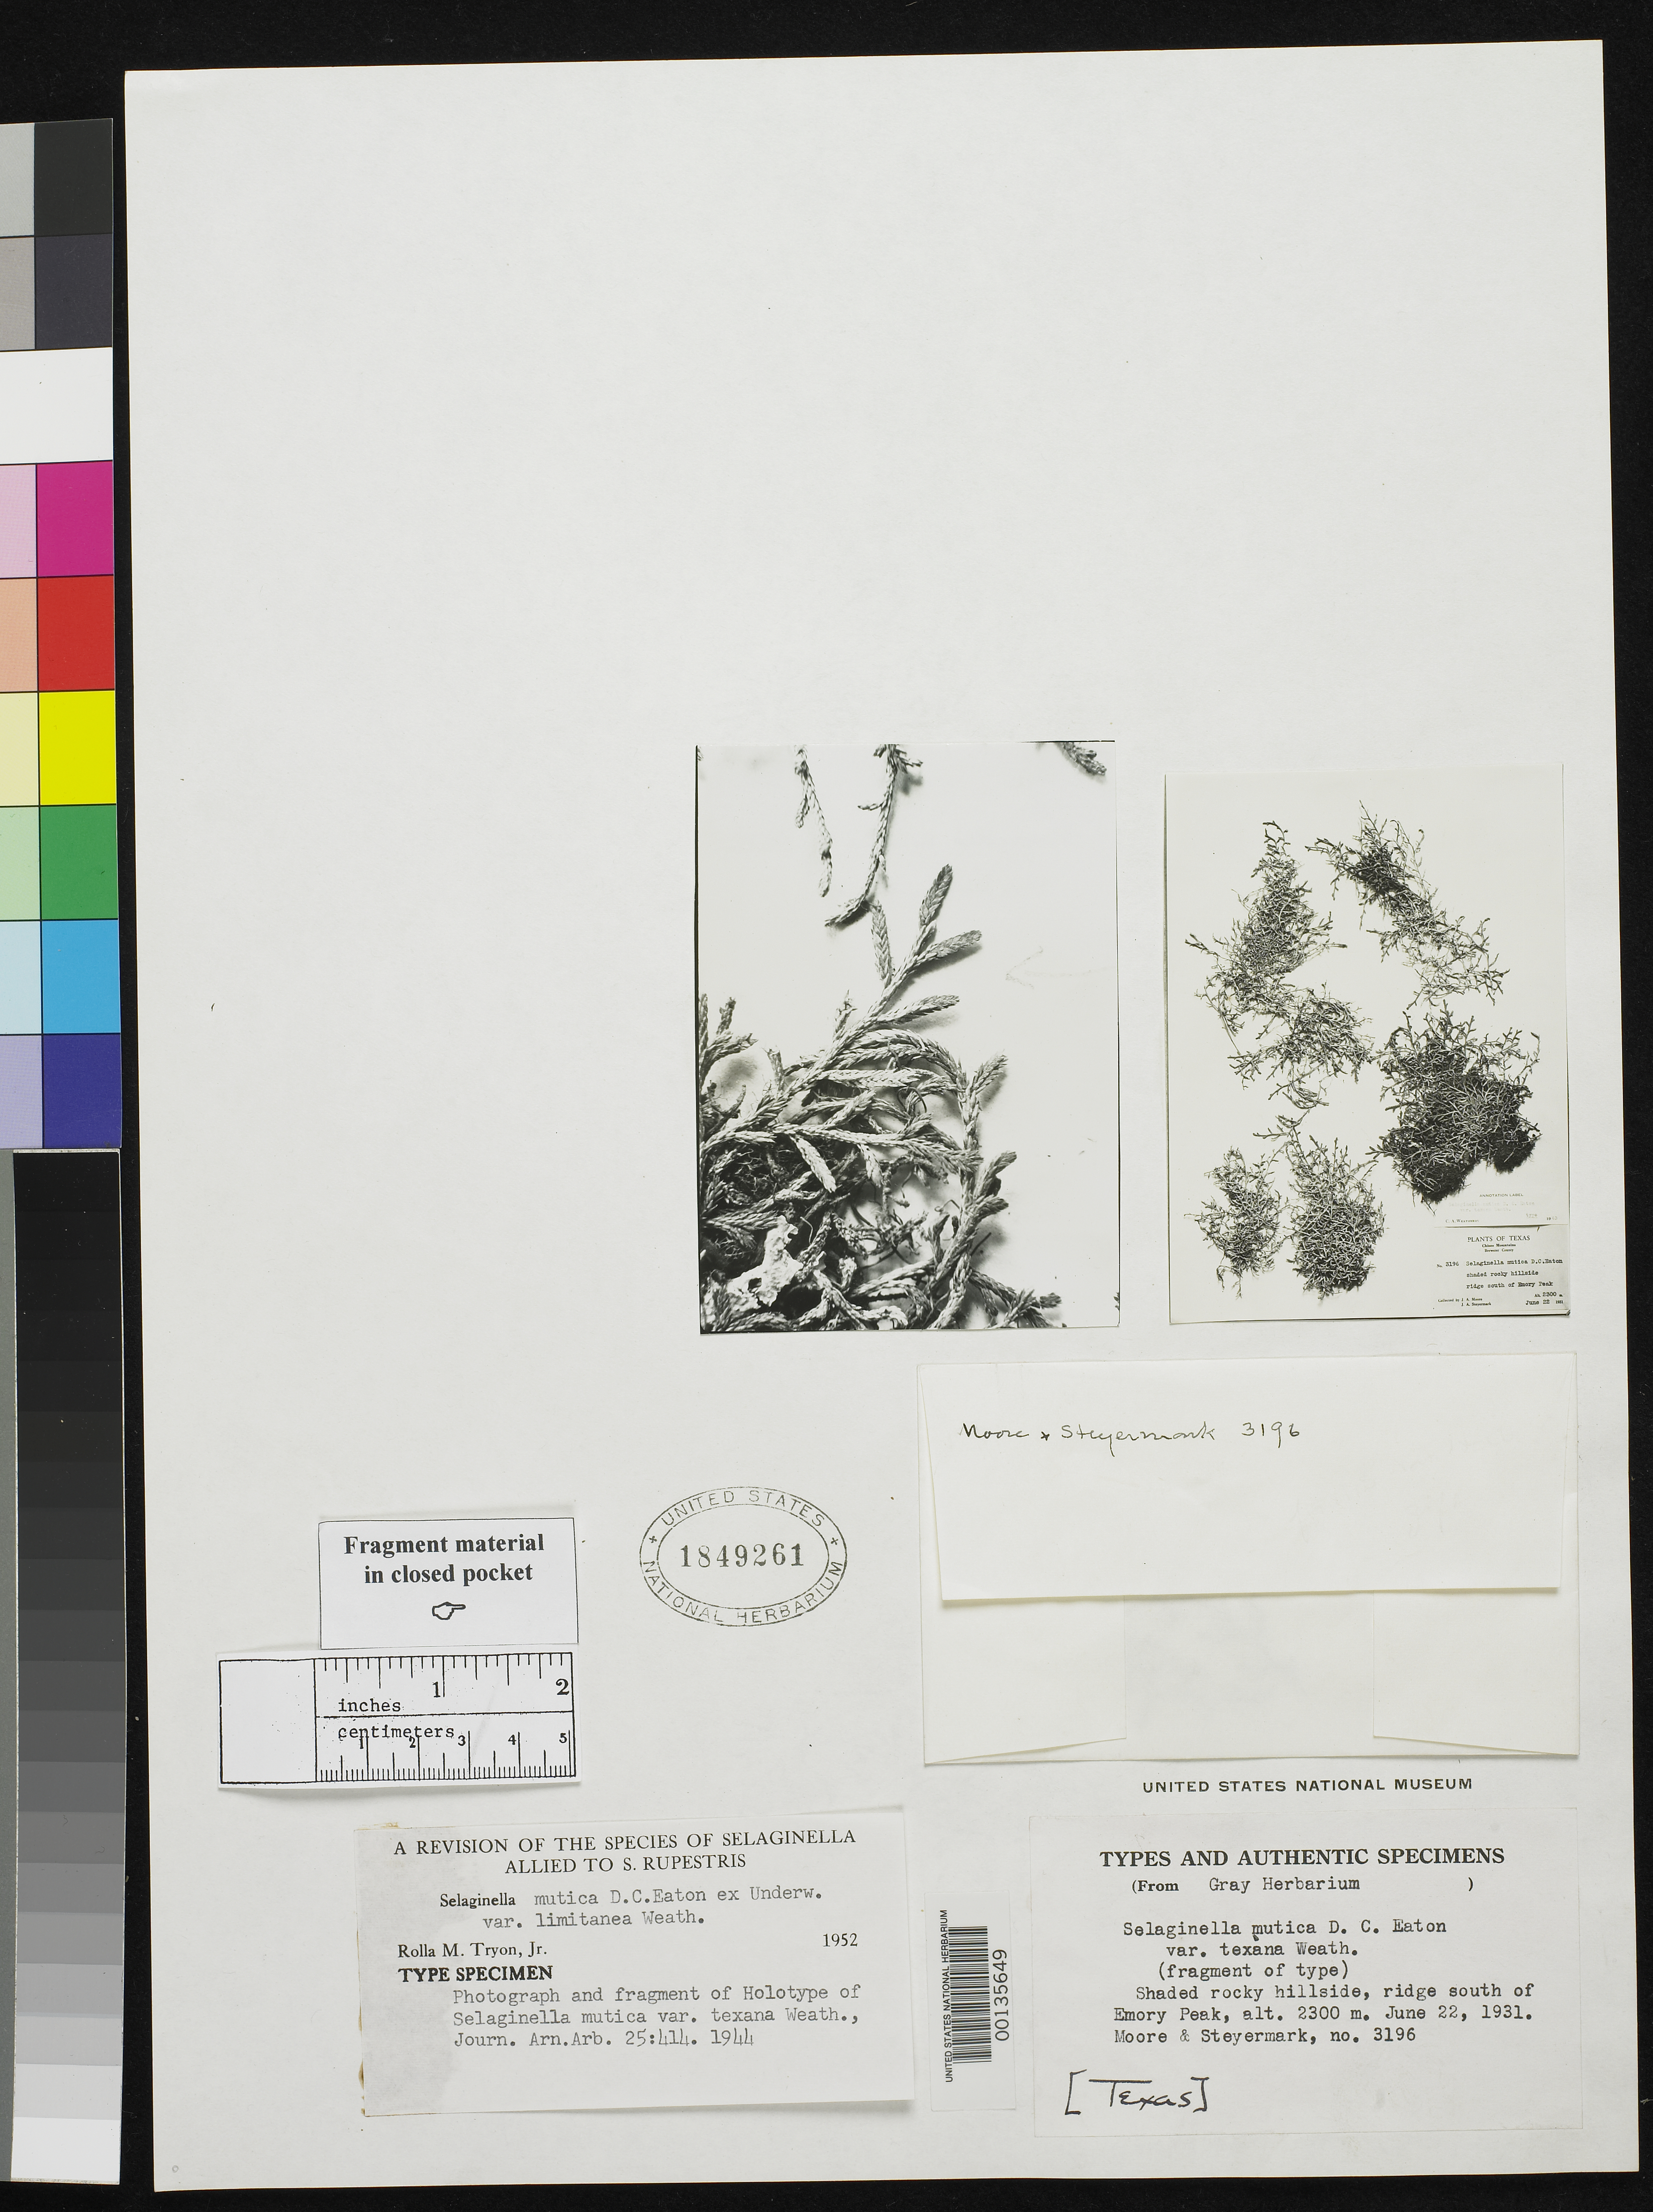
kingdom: Plantae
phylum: Tracheophyta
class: Lycopodiopsida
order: Selaginellales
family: Selaginellaceae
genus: Selaginella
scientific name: Selaginella mutica var. texana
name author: Weath.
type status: Type Fragment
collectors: J. Moore & J. Steyermark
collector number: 3196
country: United States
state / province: Texas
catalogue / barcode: US 1849261